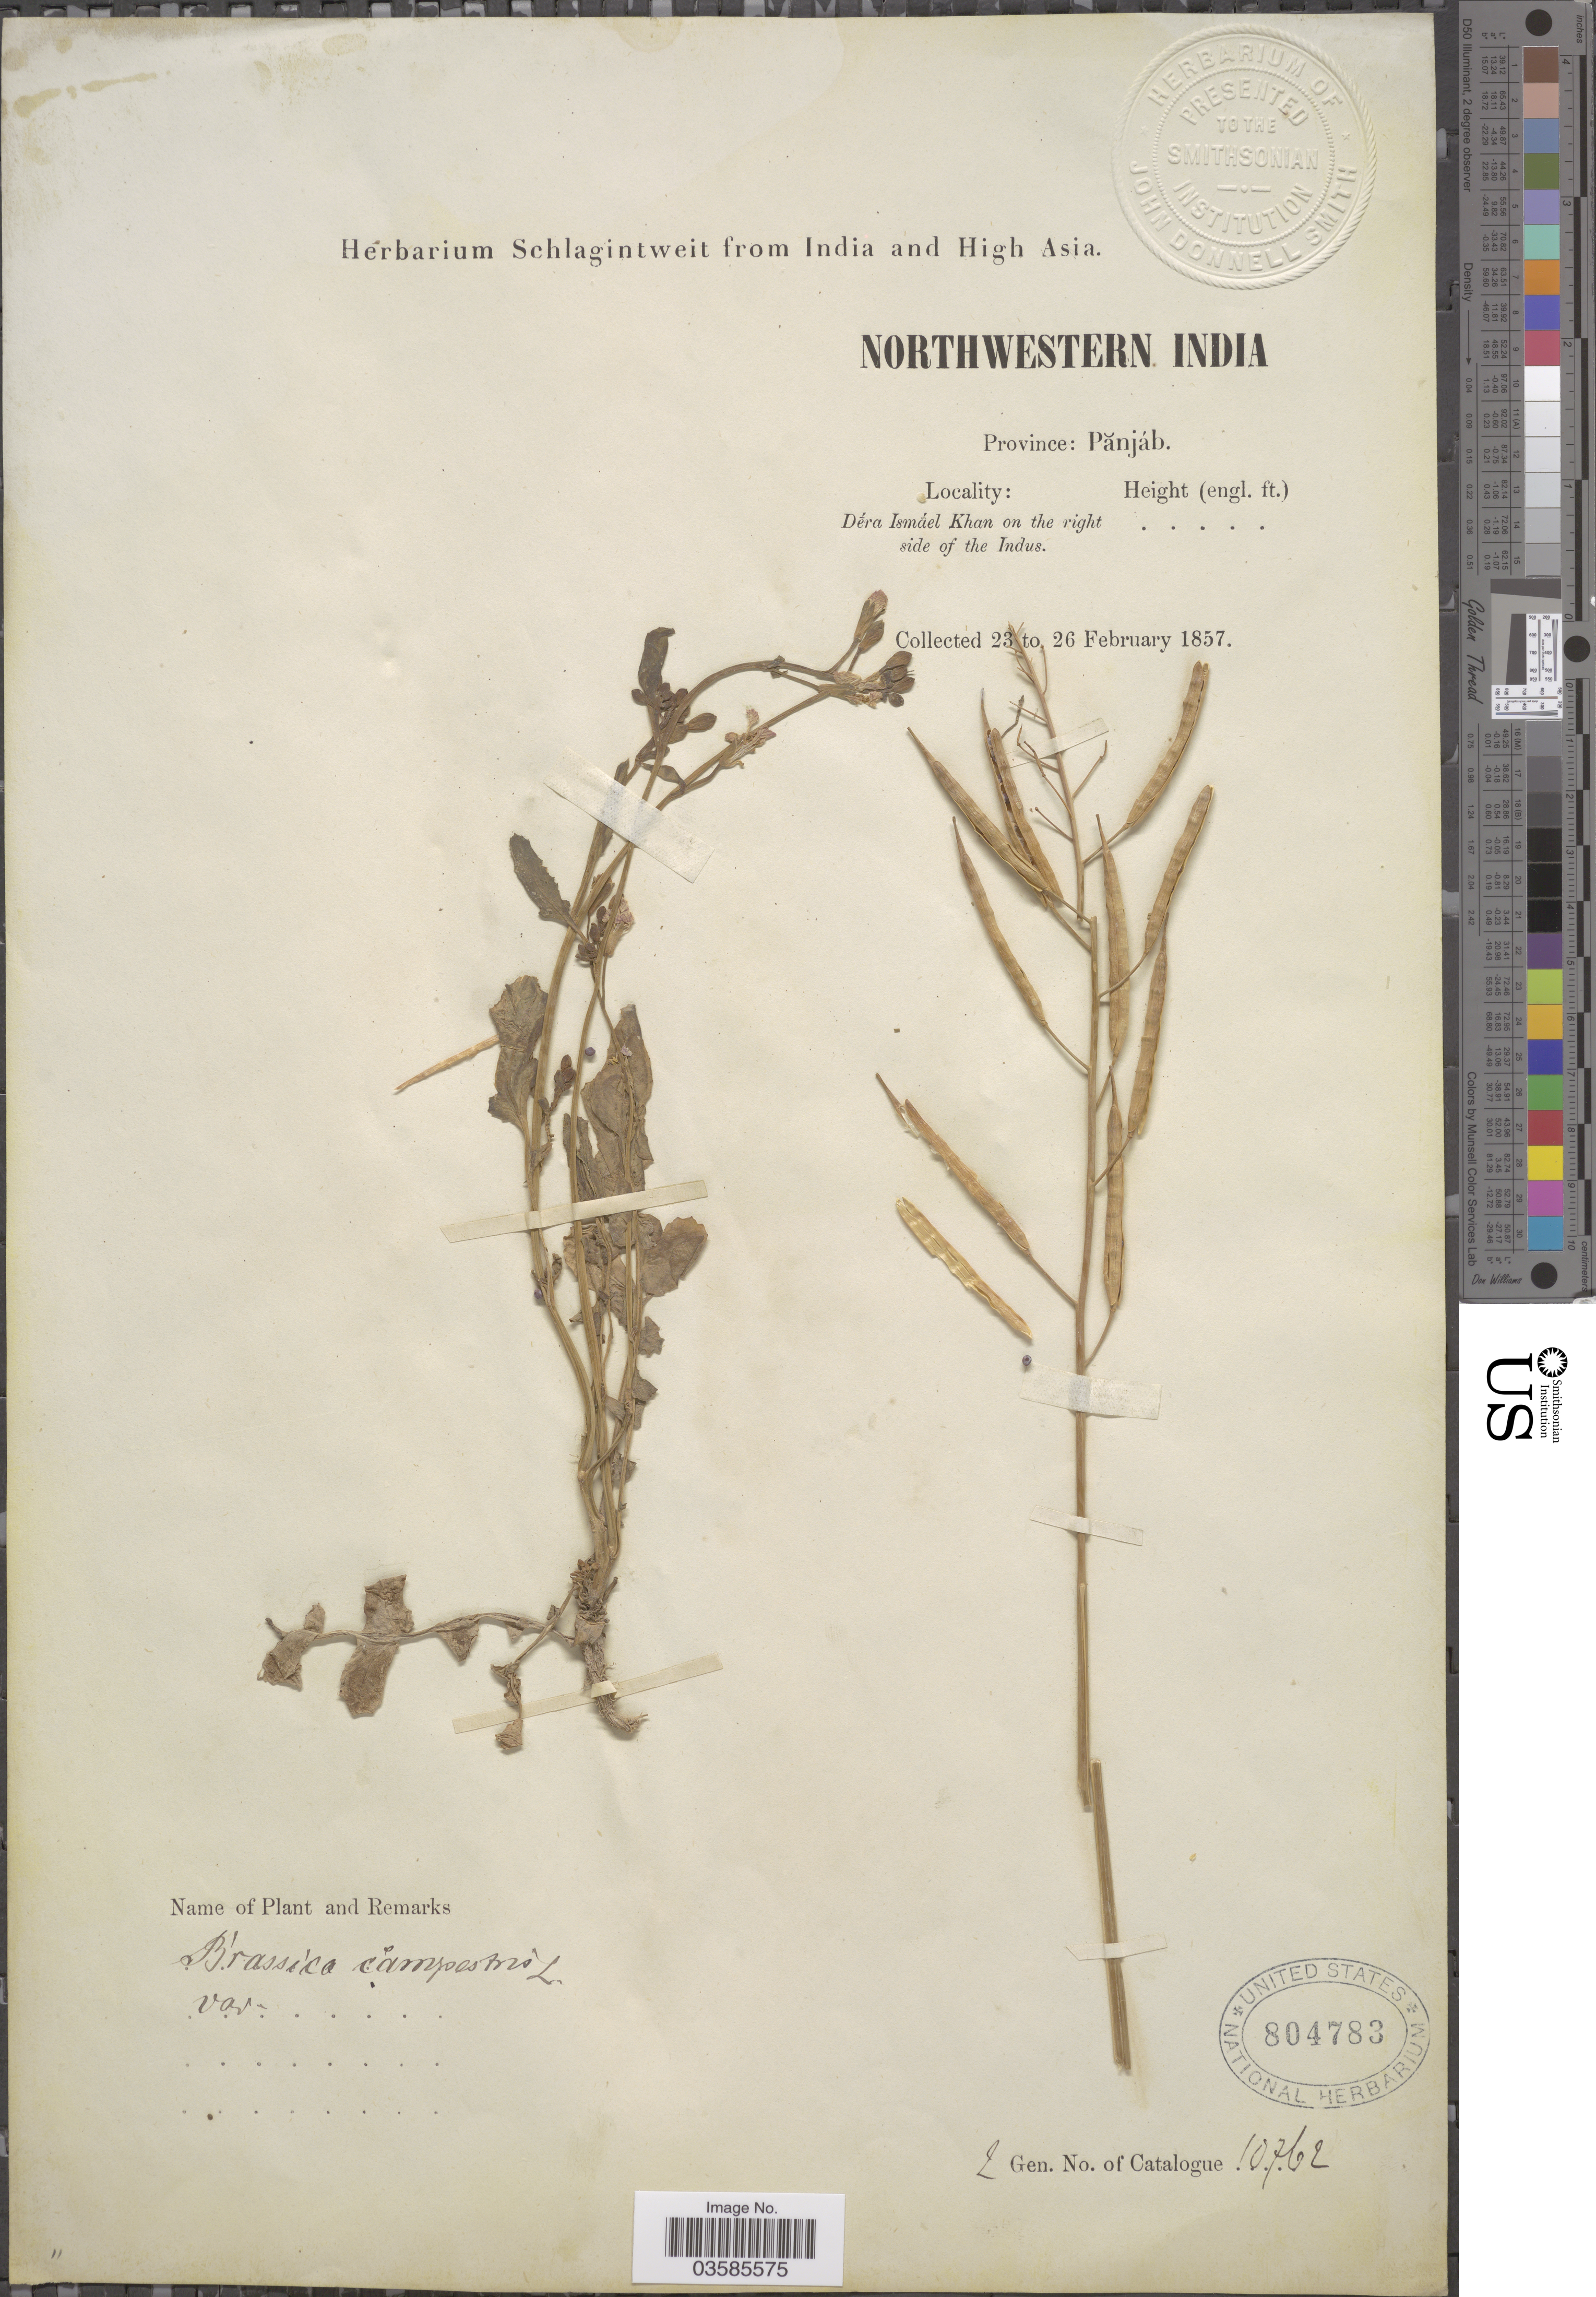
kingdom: Plantae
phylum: Tracheophyta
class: Magnoliopsida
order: Brassicales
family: Brassicaceae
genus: Brassica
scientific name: Brassica campestris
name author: L.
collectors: ex herb. Schlagintweit from India and High Asia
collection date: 1857-02-23/1857-02-26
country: India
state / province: Punjab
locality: Děra Ismǡel Khan on the right side of the Indus. Northwestern India.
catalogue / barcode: US 804783